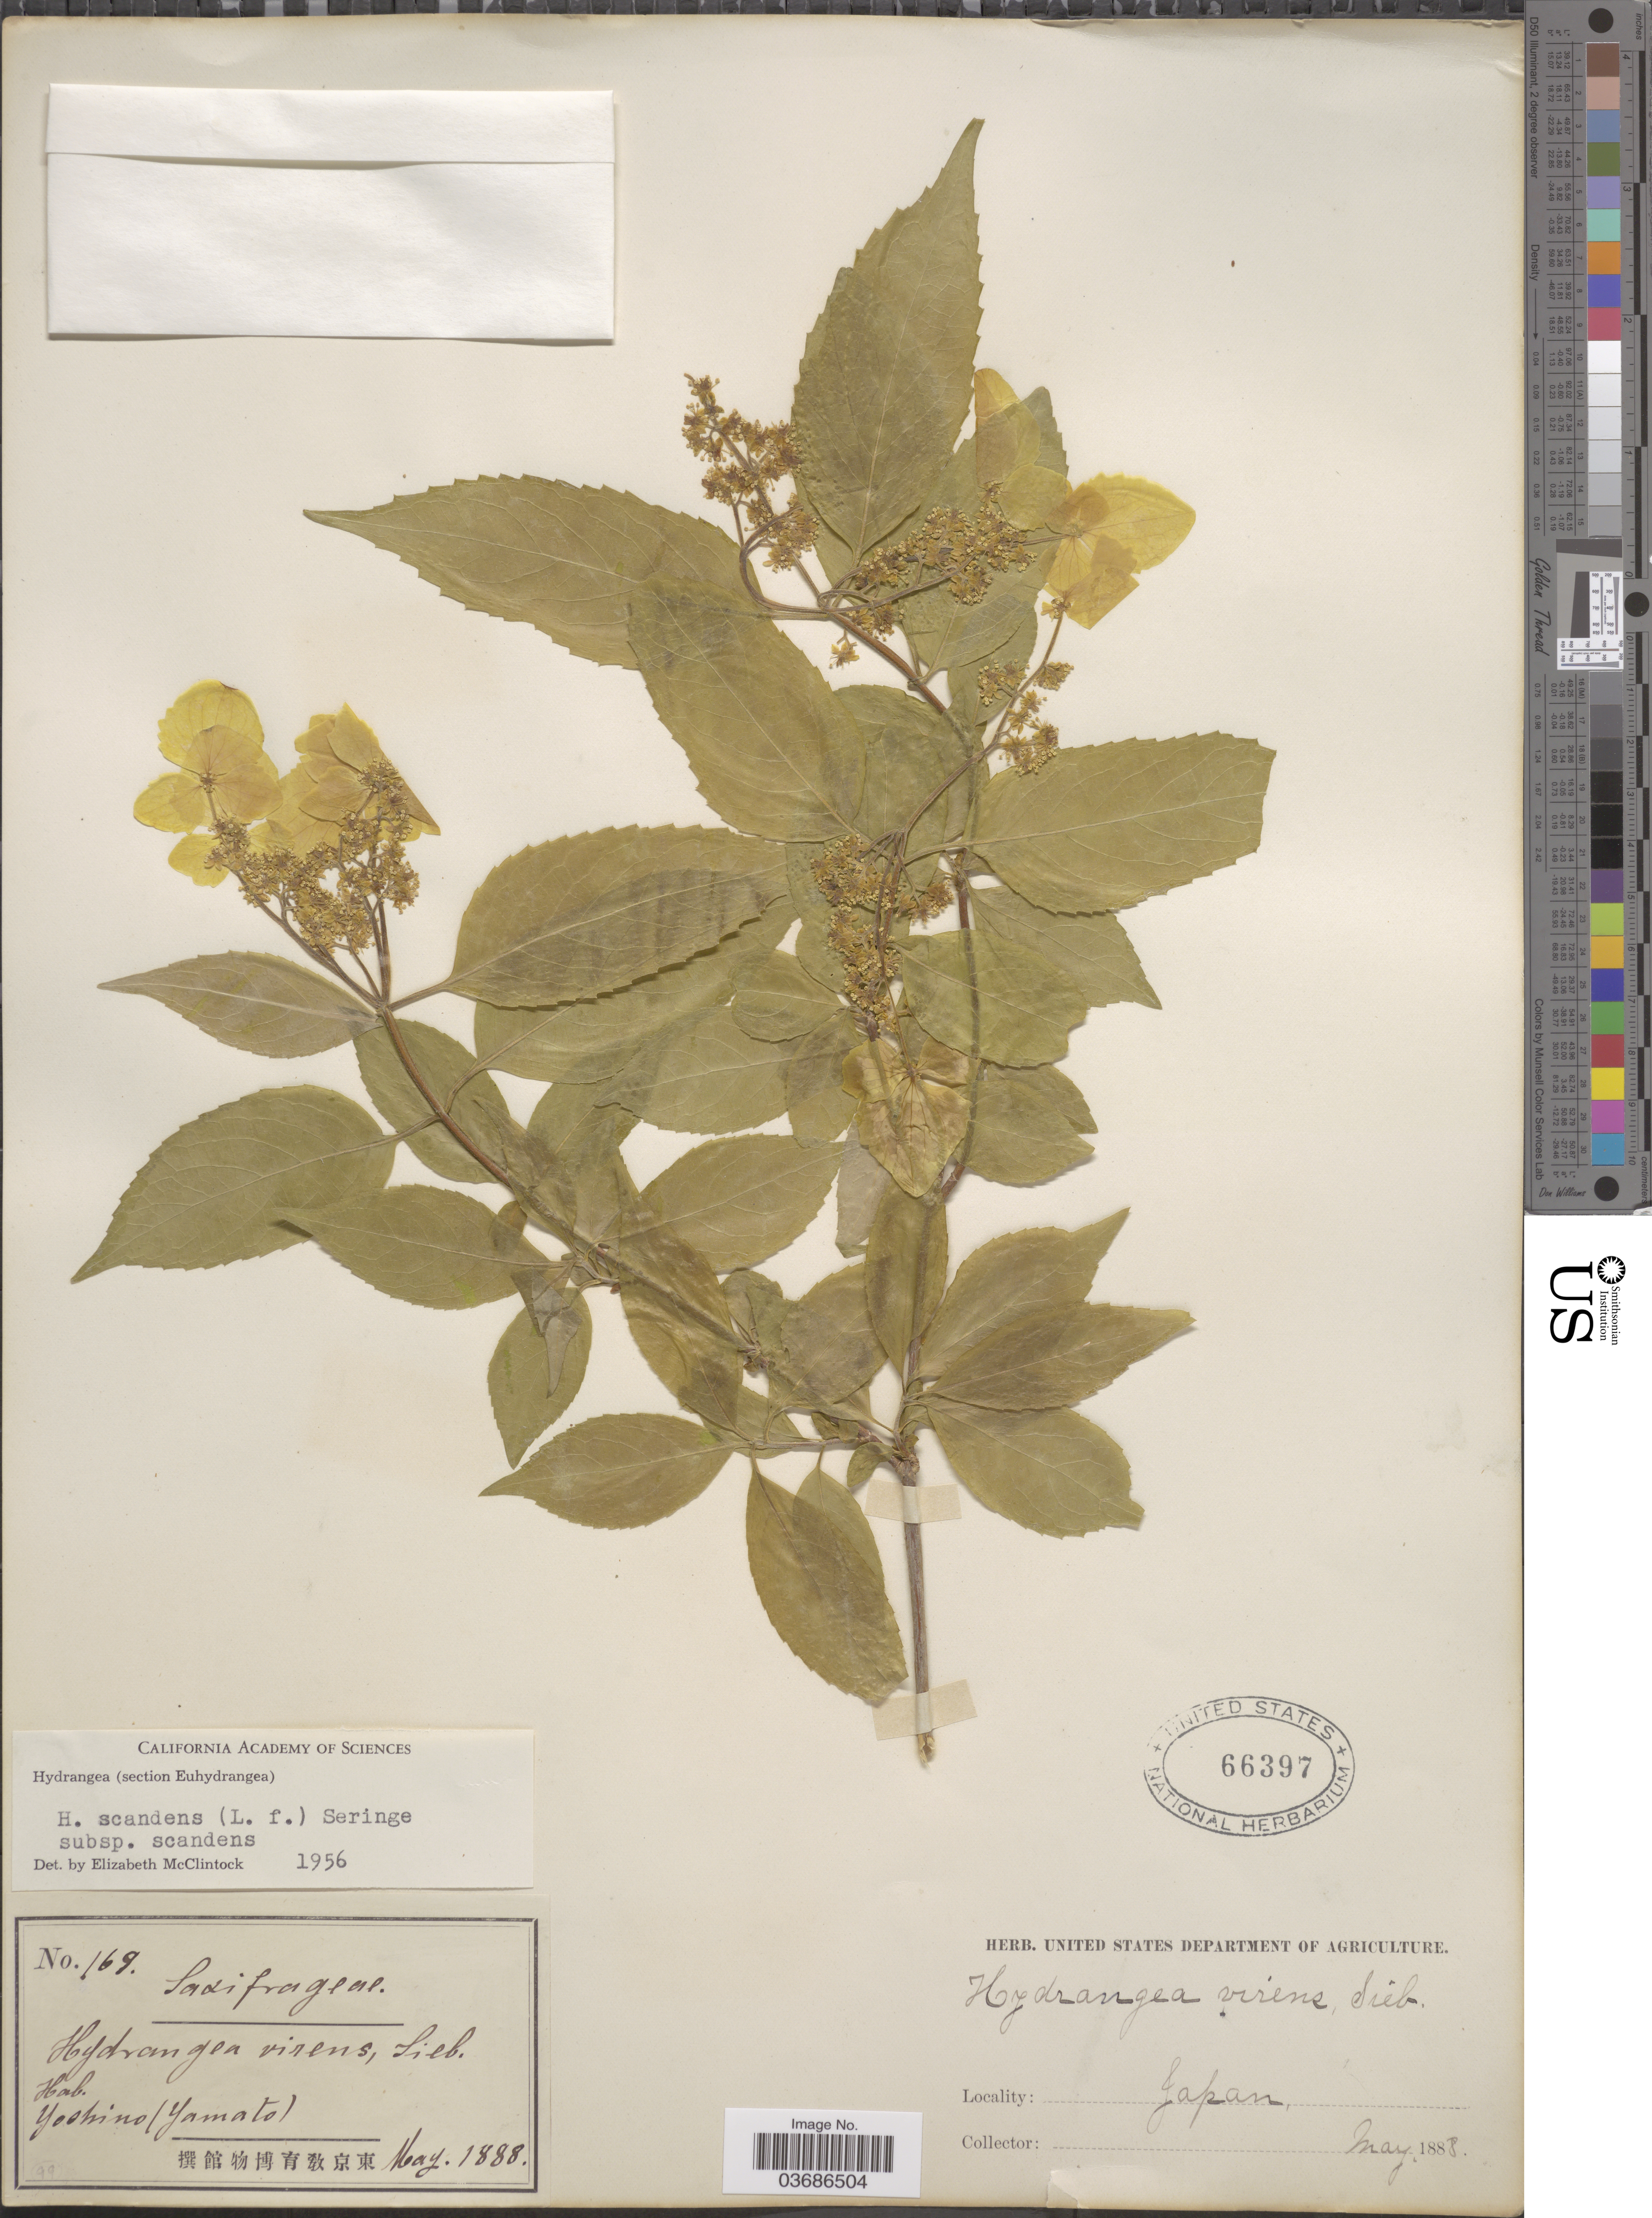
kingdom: Plantae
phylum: Tracheophyta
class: Magnoliopsida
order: Cornales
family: Hydrangeaceae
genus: Hydrangea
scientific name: Hydrangea scandens var. scandens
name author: (L. f.) Ser.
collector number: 169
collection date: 1888-05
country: Japan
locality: Yoshino (Yamato).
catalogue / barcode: US 66397